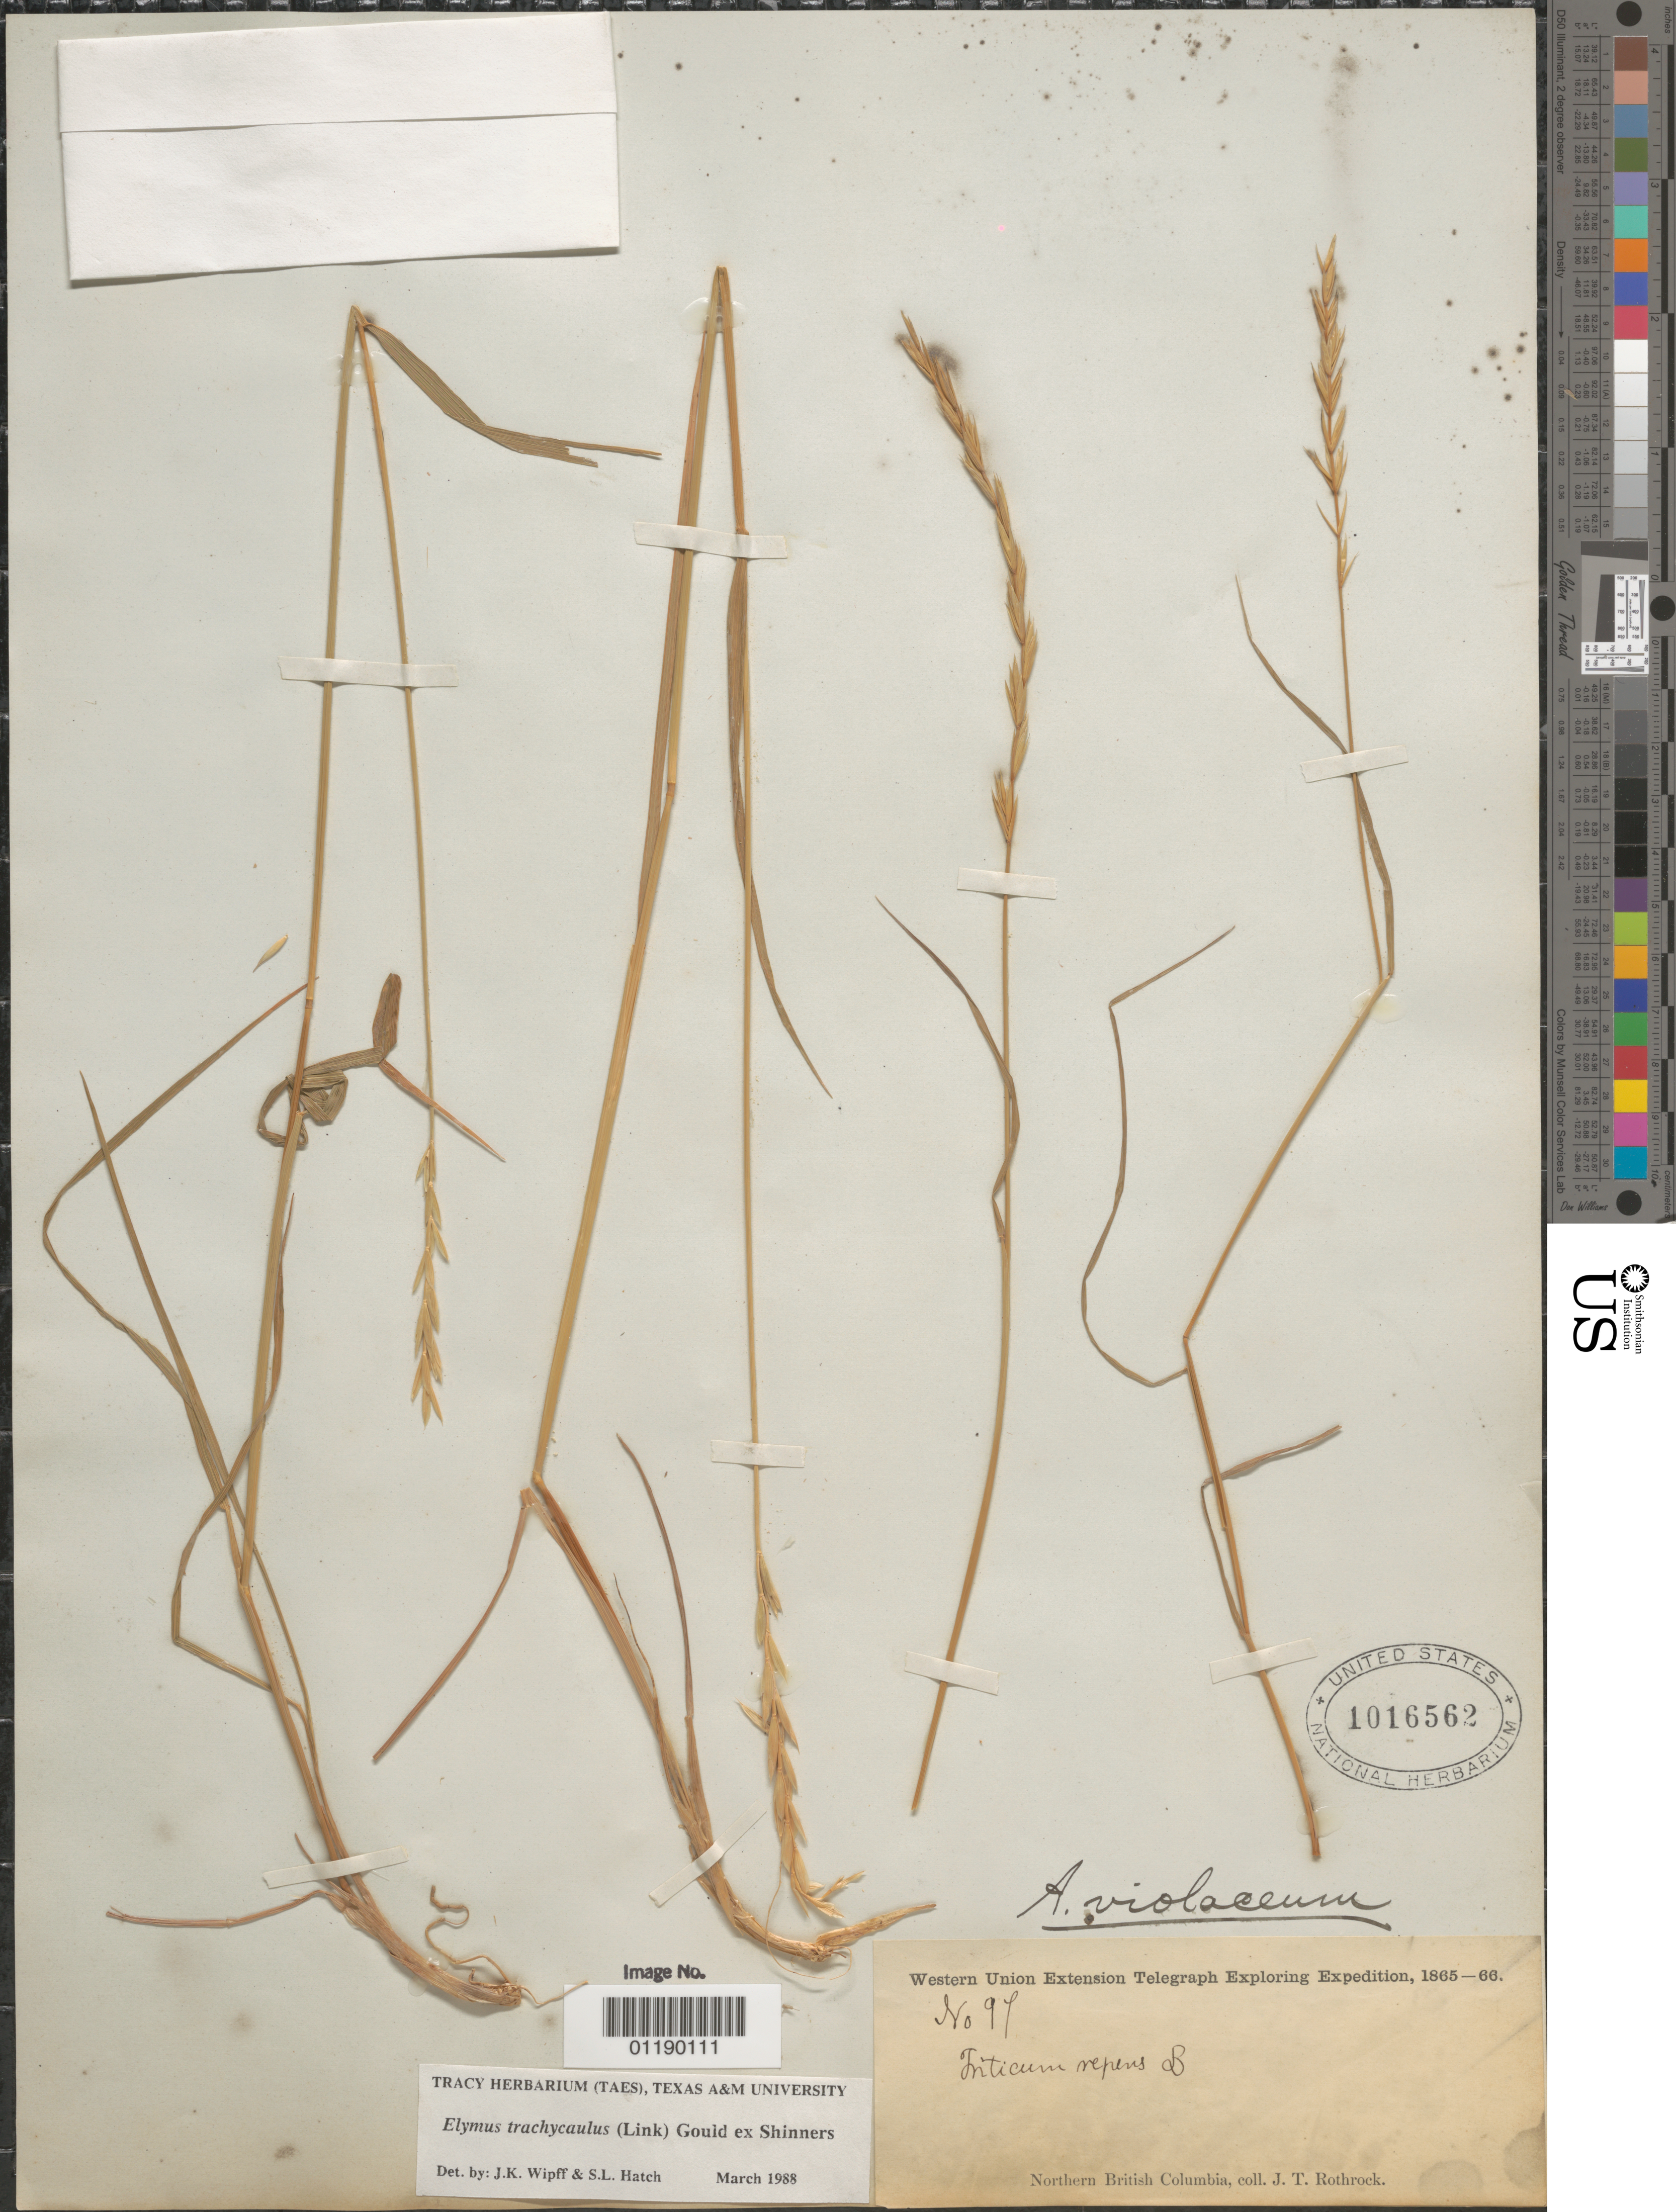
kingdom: Plantae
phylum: Tracheophyta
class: Liliopsida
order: Poales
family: Poaceae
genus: Elymus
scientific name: Elymus trachycaulus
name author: (Link) Gould ex Shinners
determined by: Wipff, J. K.; Hatch, S. L.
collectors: J. T. Rothrock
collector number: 97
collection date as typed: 1865 to -- --- 1866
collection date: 1865/1866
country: Canada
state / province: British Columbia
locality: Northern British Columbia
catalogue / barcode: US 1016562